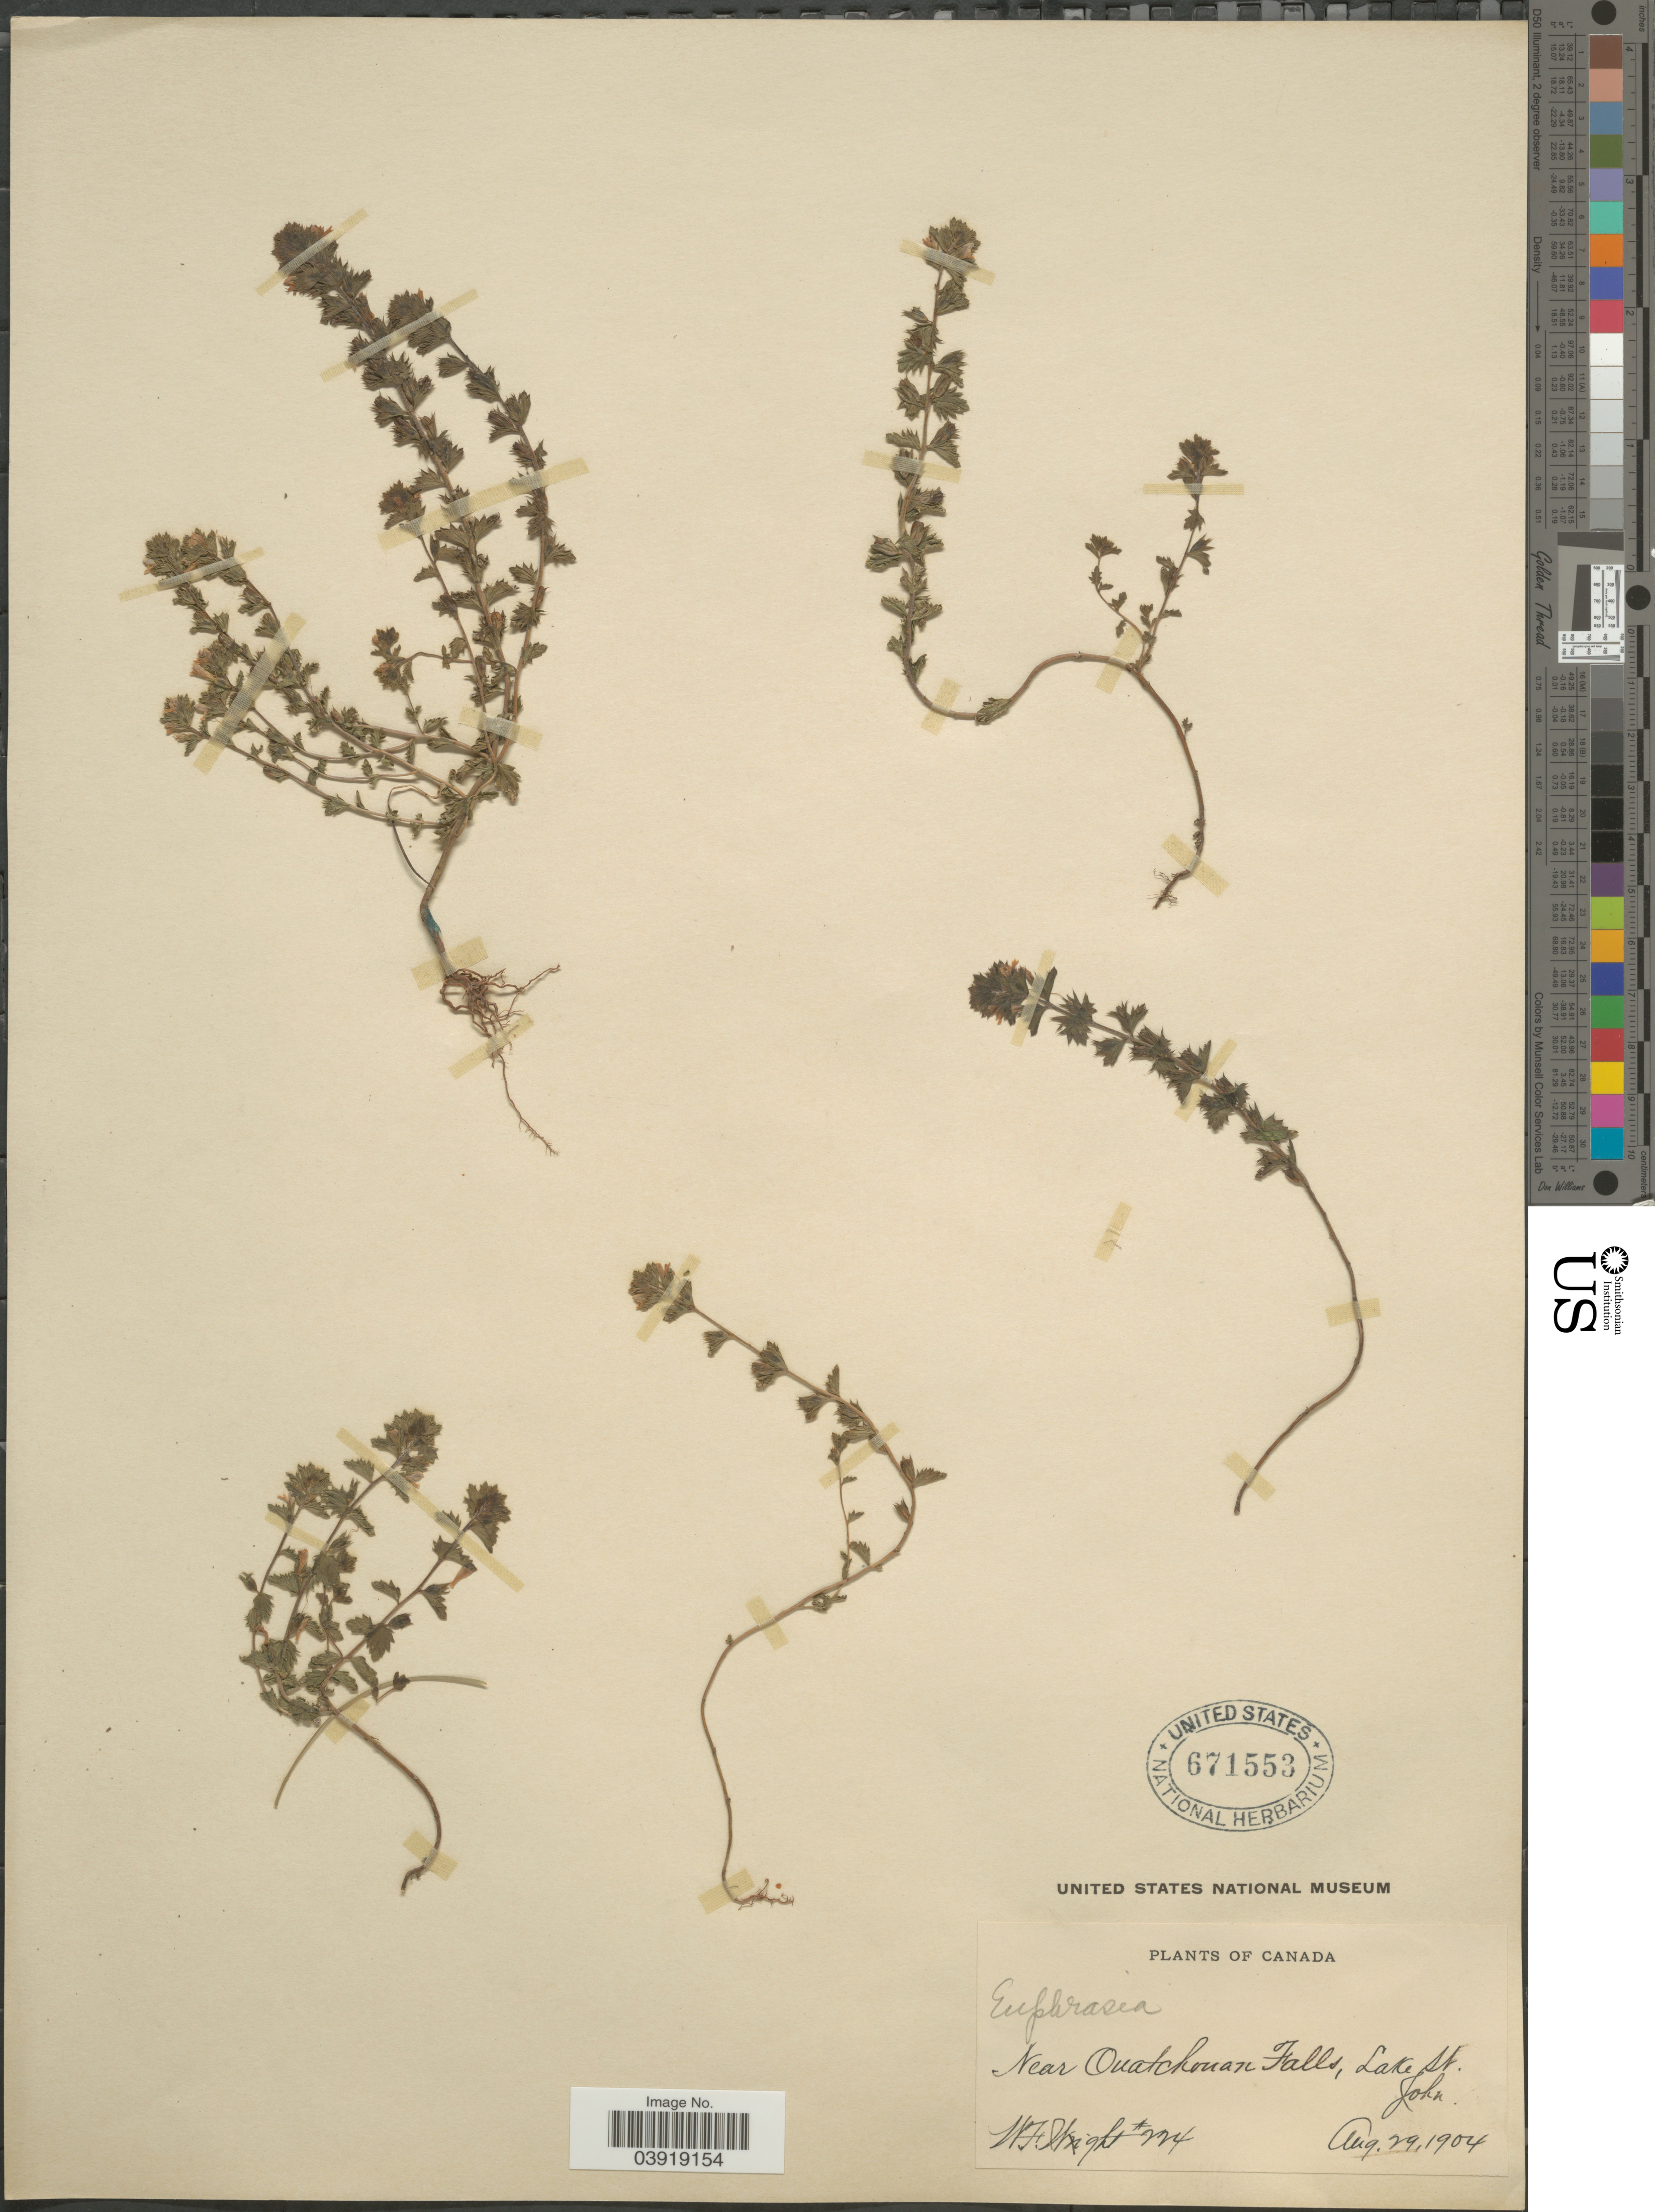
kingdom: Plantae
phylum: Tracheophyta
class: Magnoliopsida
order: Lamiales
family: Orobanchaceae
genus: Euphrasia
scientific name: Euphrasia sp.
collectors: W. F. Wright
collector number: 224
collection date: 1904-08-29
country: Canada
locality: Near Ouatchouan Falls, Lake St. John.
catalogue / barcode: US 671553